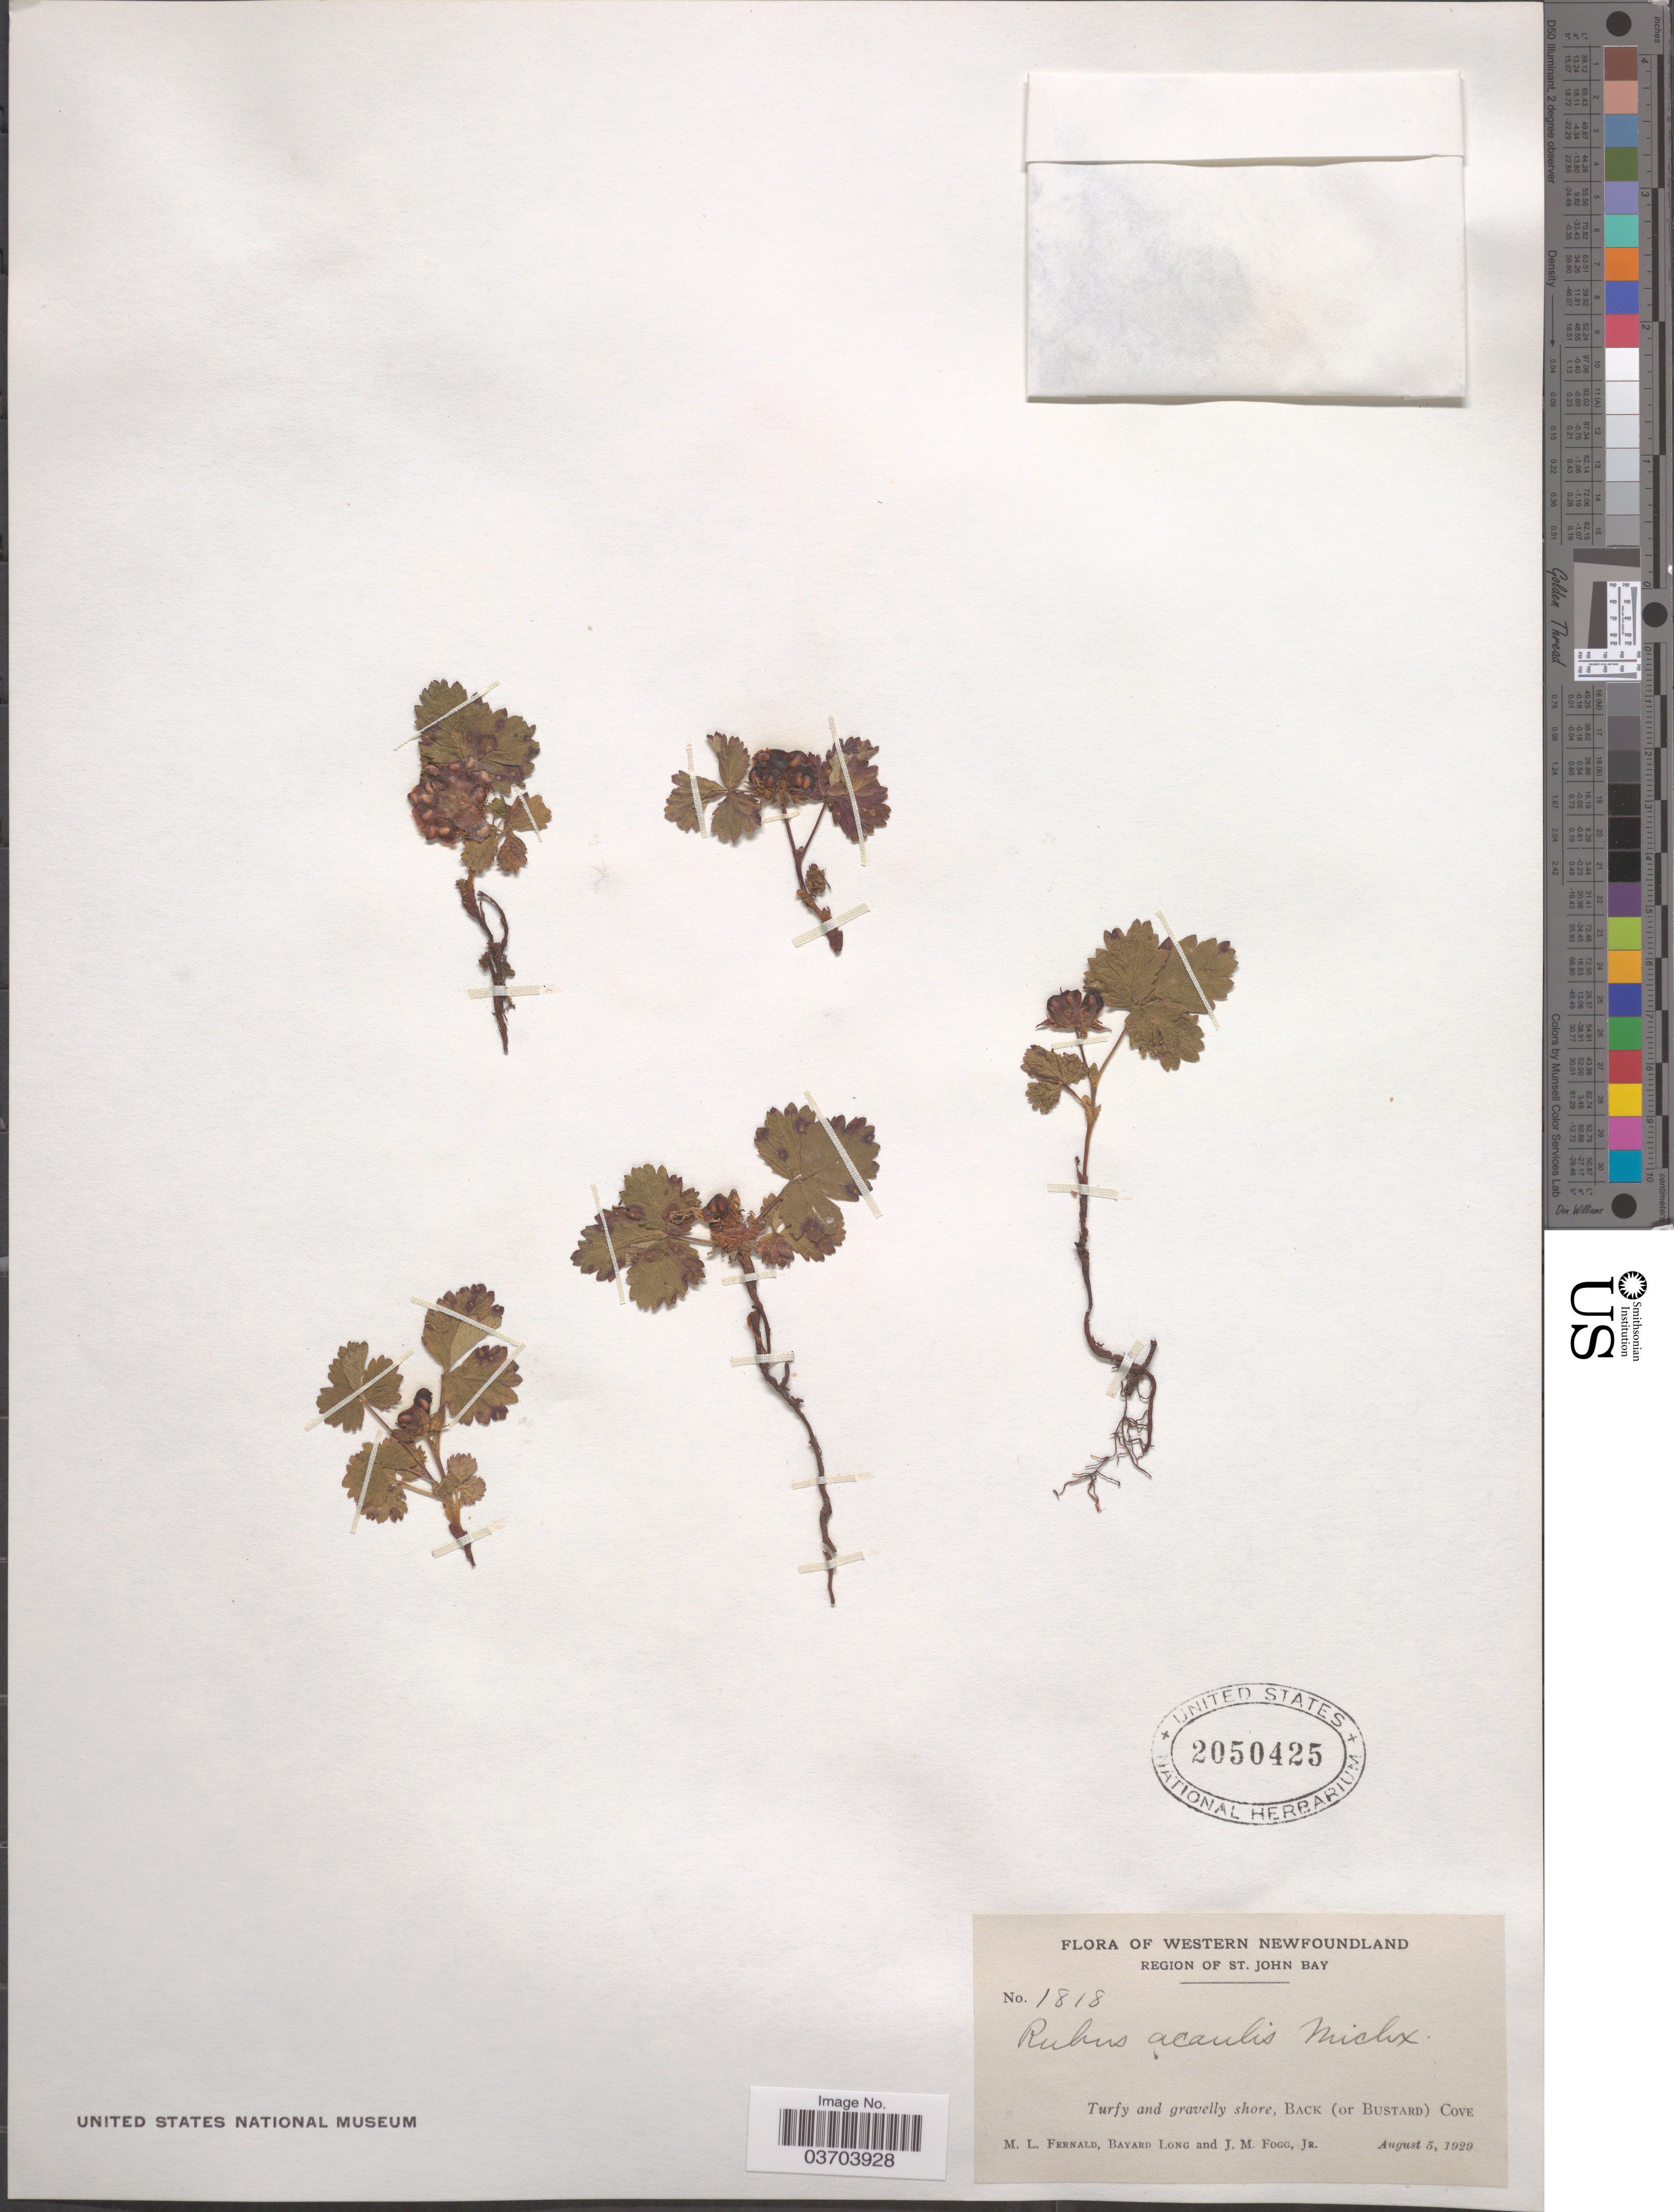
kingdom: Plantae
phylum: Tracheophyta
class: Magnoliopsida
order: Rosales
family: Rosaceae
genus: Rubus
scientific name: Rubus acaulis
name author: Michx.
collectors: M. L. Fernald, B. Long & J. Fogg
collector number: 1818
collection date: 1929-08-05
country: Canada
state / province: Newfoundland and Labrador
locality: Western Newfoundland. Region of St. John Bay. Back (or Bustard) Cove.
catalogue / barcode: US 2050425